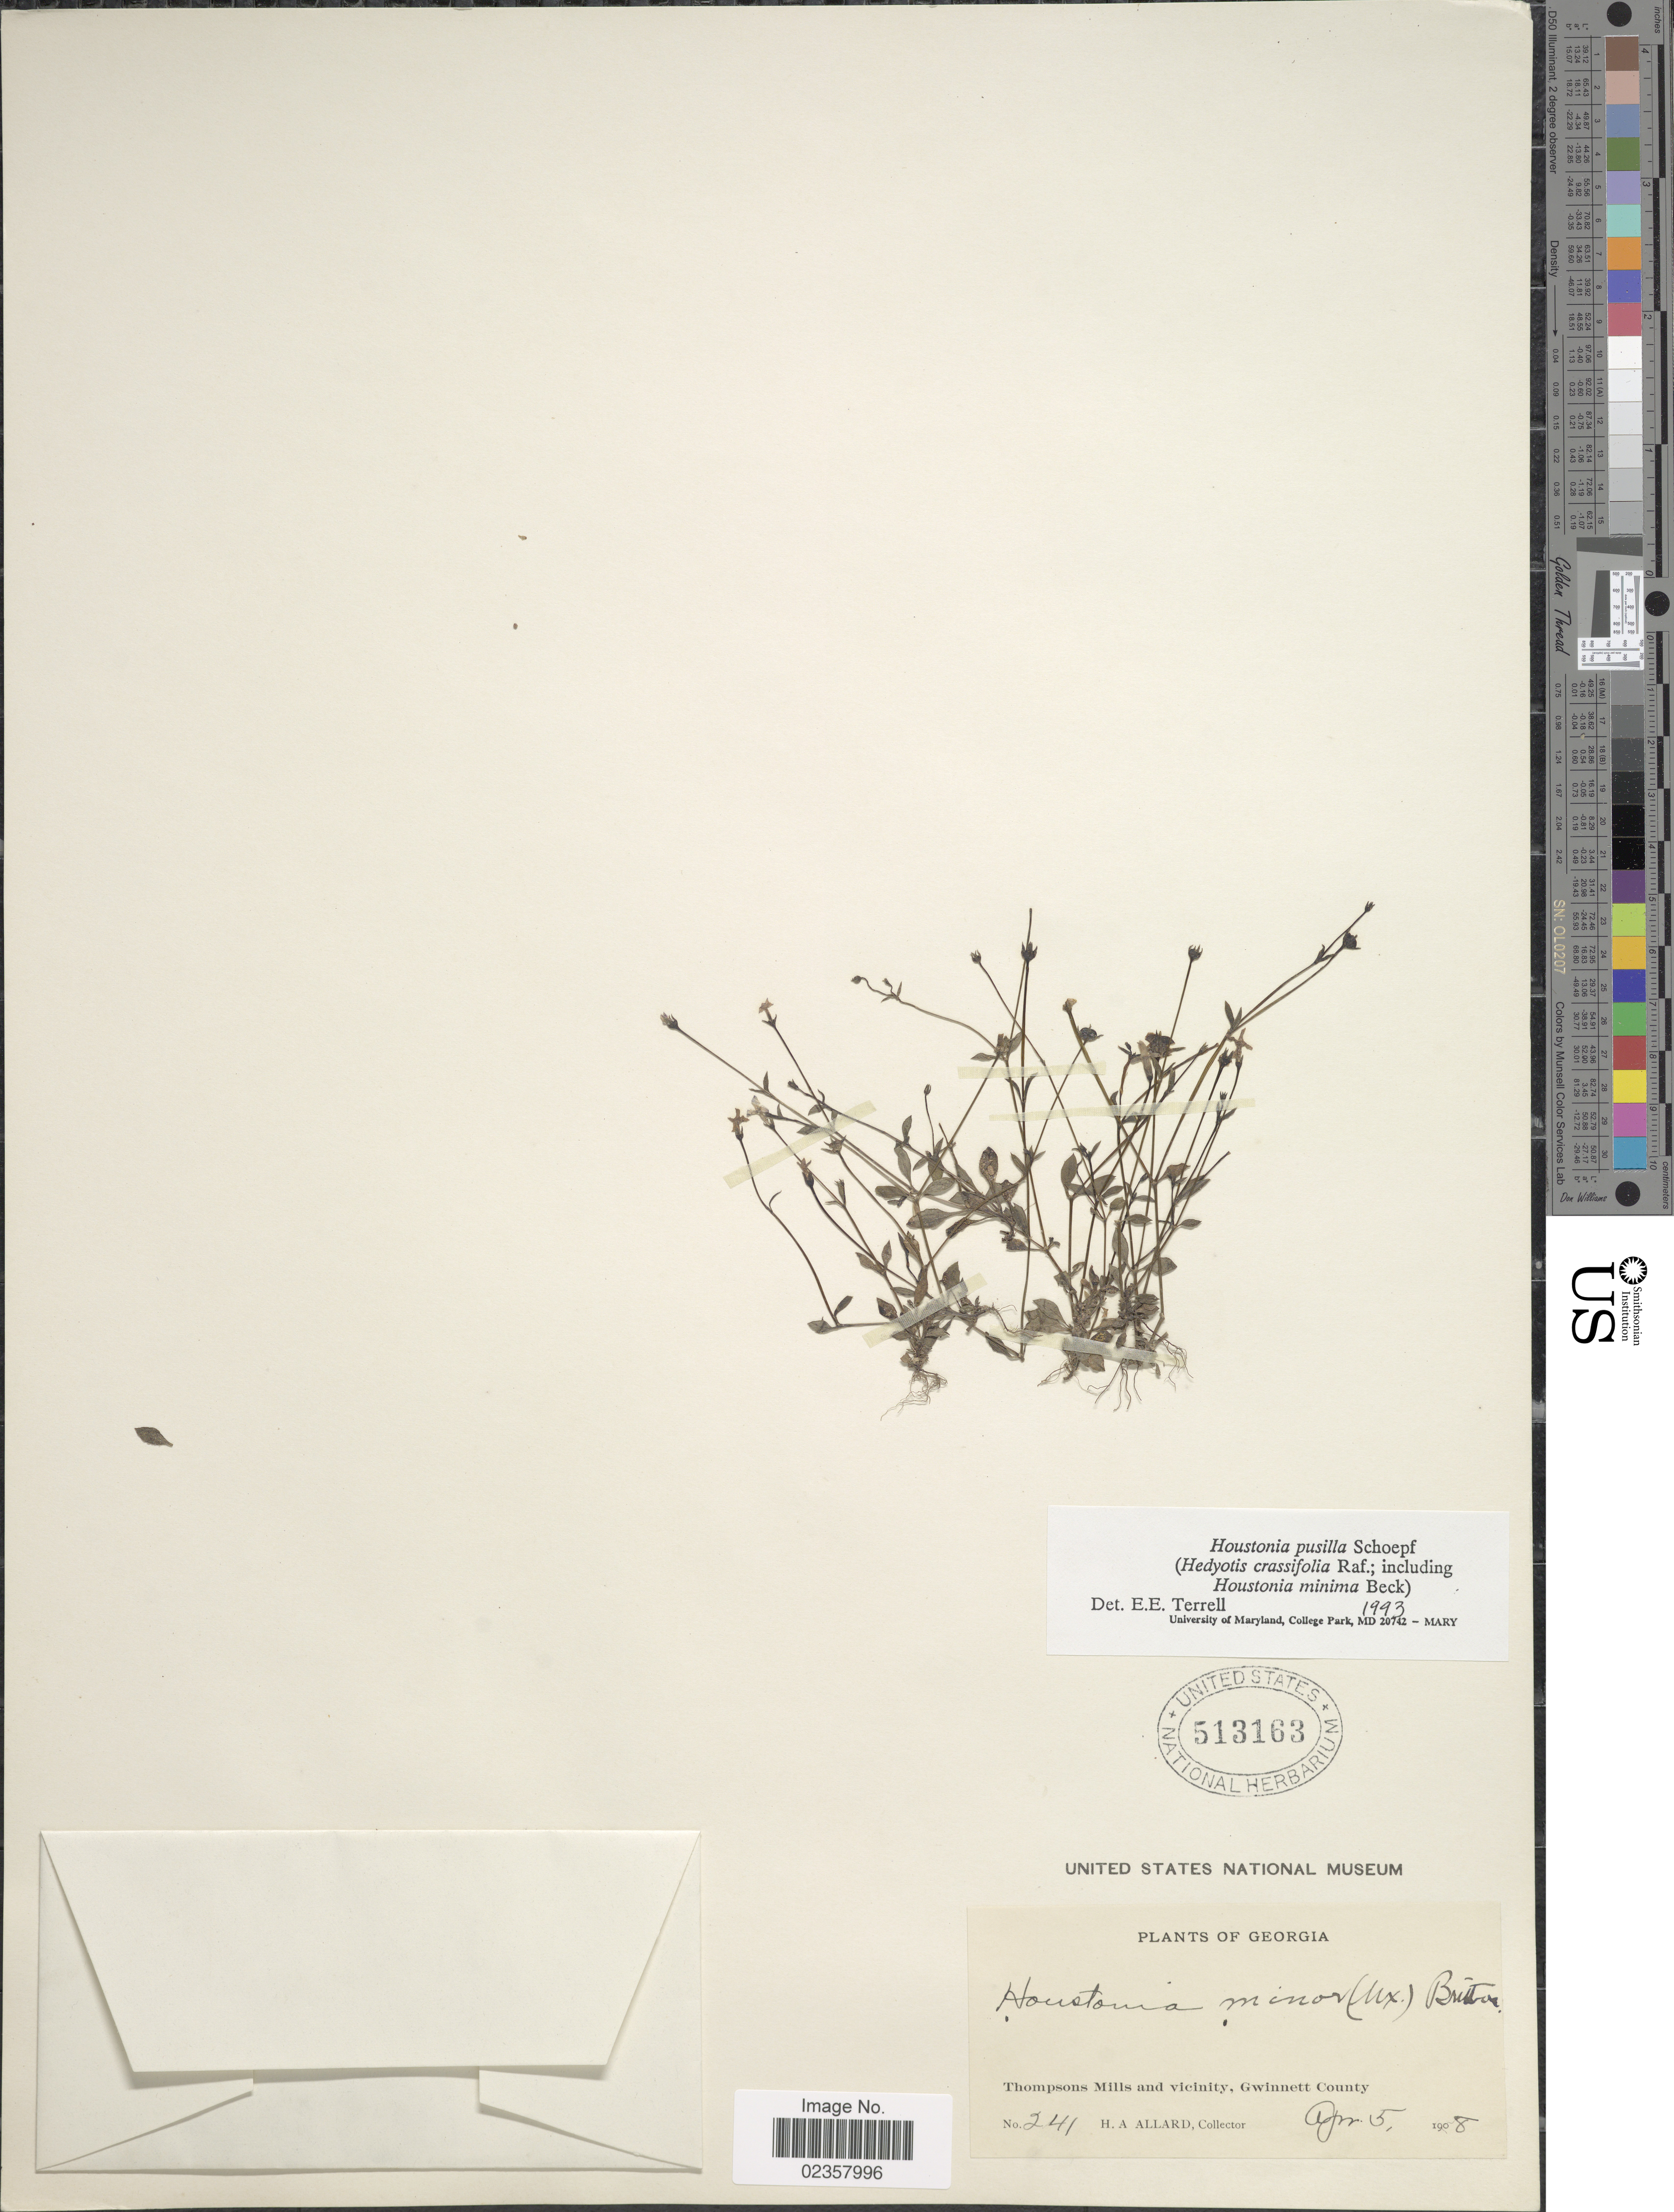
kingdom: Plantae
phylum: Tracheophyta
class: Magnoliopsida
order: Gentianales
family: Rubiaceae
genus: Houstonia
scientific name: Houstonia pusilla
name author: Schoepf.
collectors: H. A. Allard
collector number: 241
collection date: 1908-04-05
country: United States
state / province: Georgia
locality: Georgia. Thompsons Mills and vicinity, Gwinnett County.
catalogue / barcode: US 513163